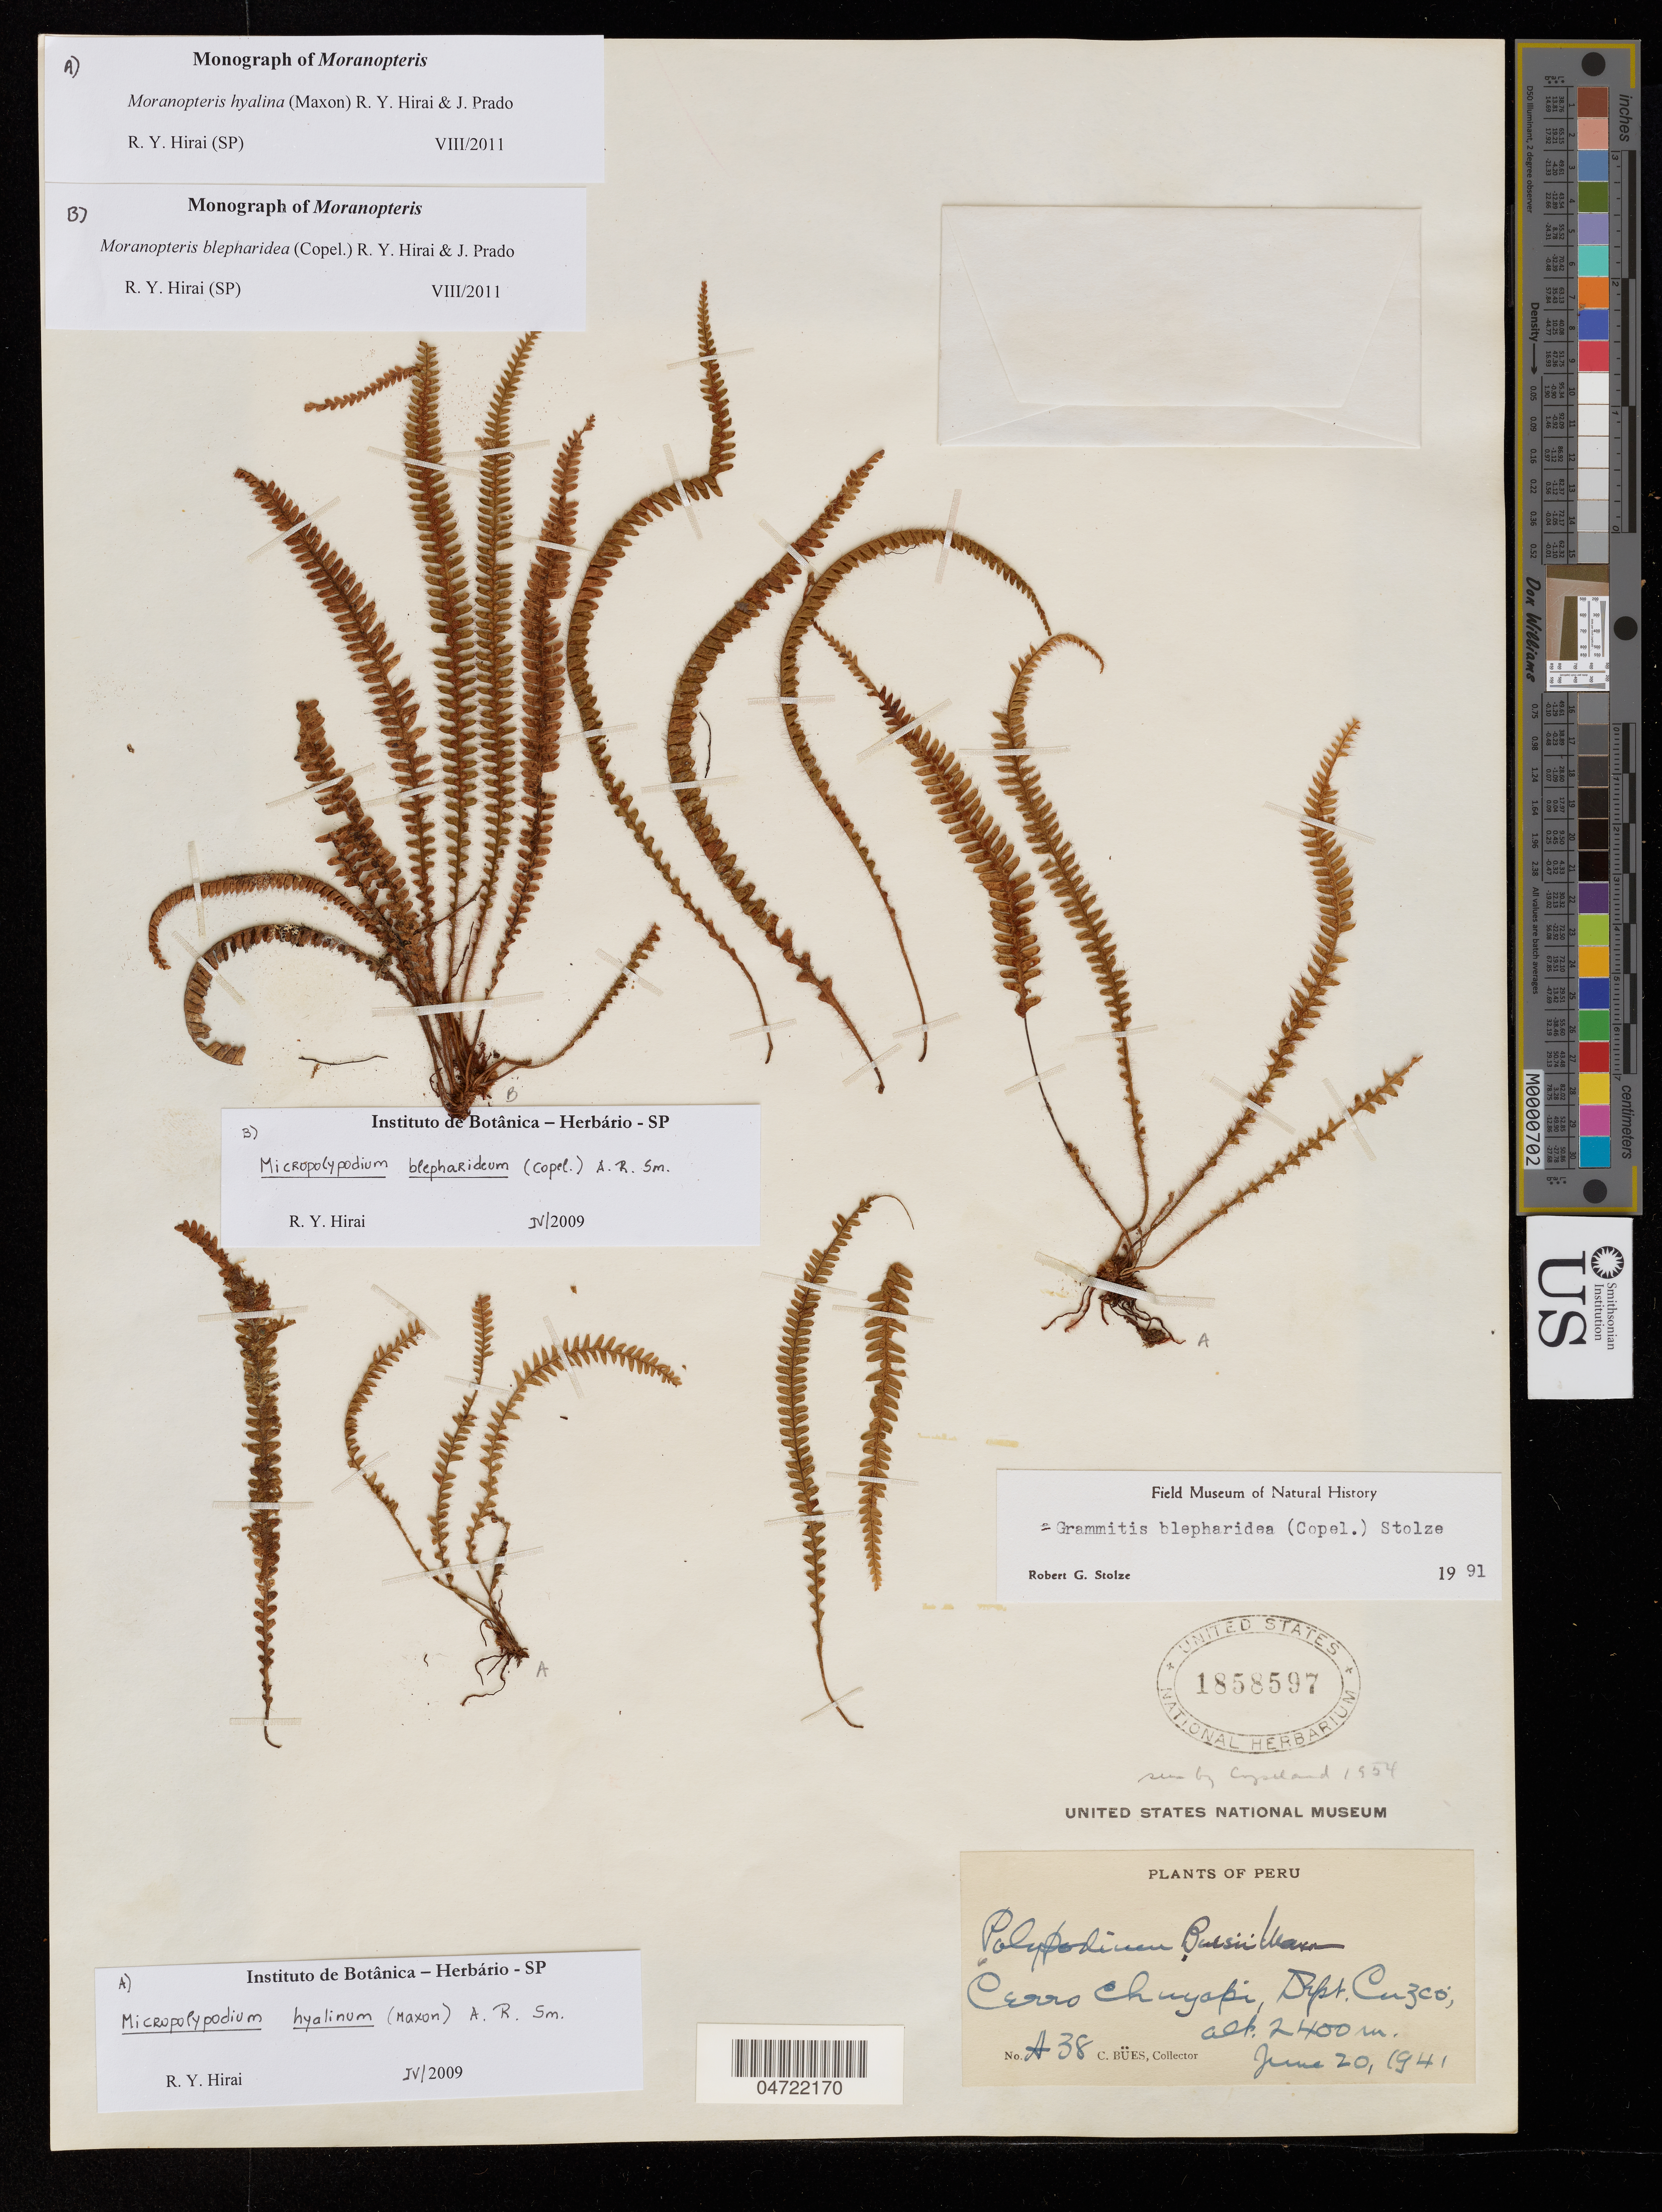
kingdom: Plantae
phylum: Tracheophyta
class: Polypodiopsida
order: Polypodiales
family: Polypodiaceae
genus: Moranopteris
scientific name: Moranopteris hyalina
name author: (Maxon) R. Y. Hirai & J. Prado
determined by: Hirai, R. Y., (SP)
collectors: C. Bues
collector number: A38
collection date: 1941-06-20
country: Peru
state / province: Cusco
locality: Cerro Chuyapi, Department of Cuzco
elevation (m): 2400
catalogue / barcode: US 1858597